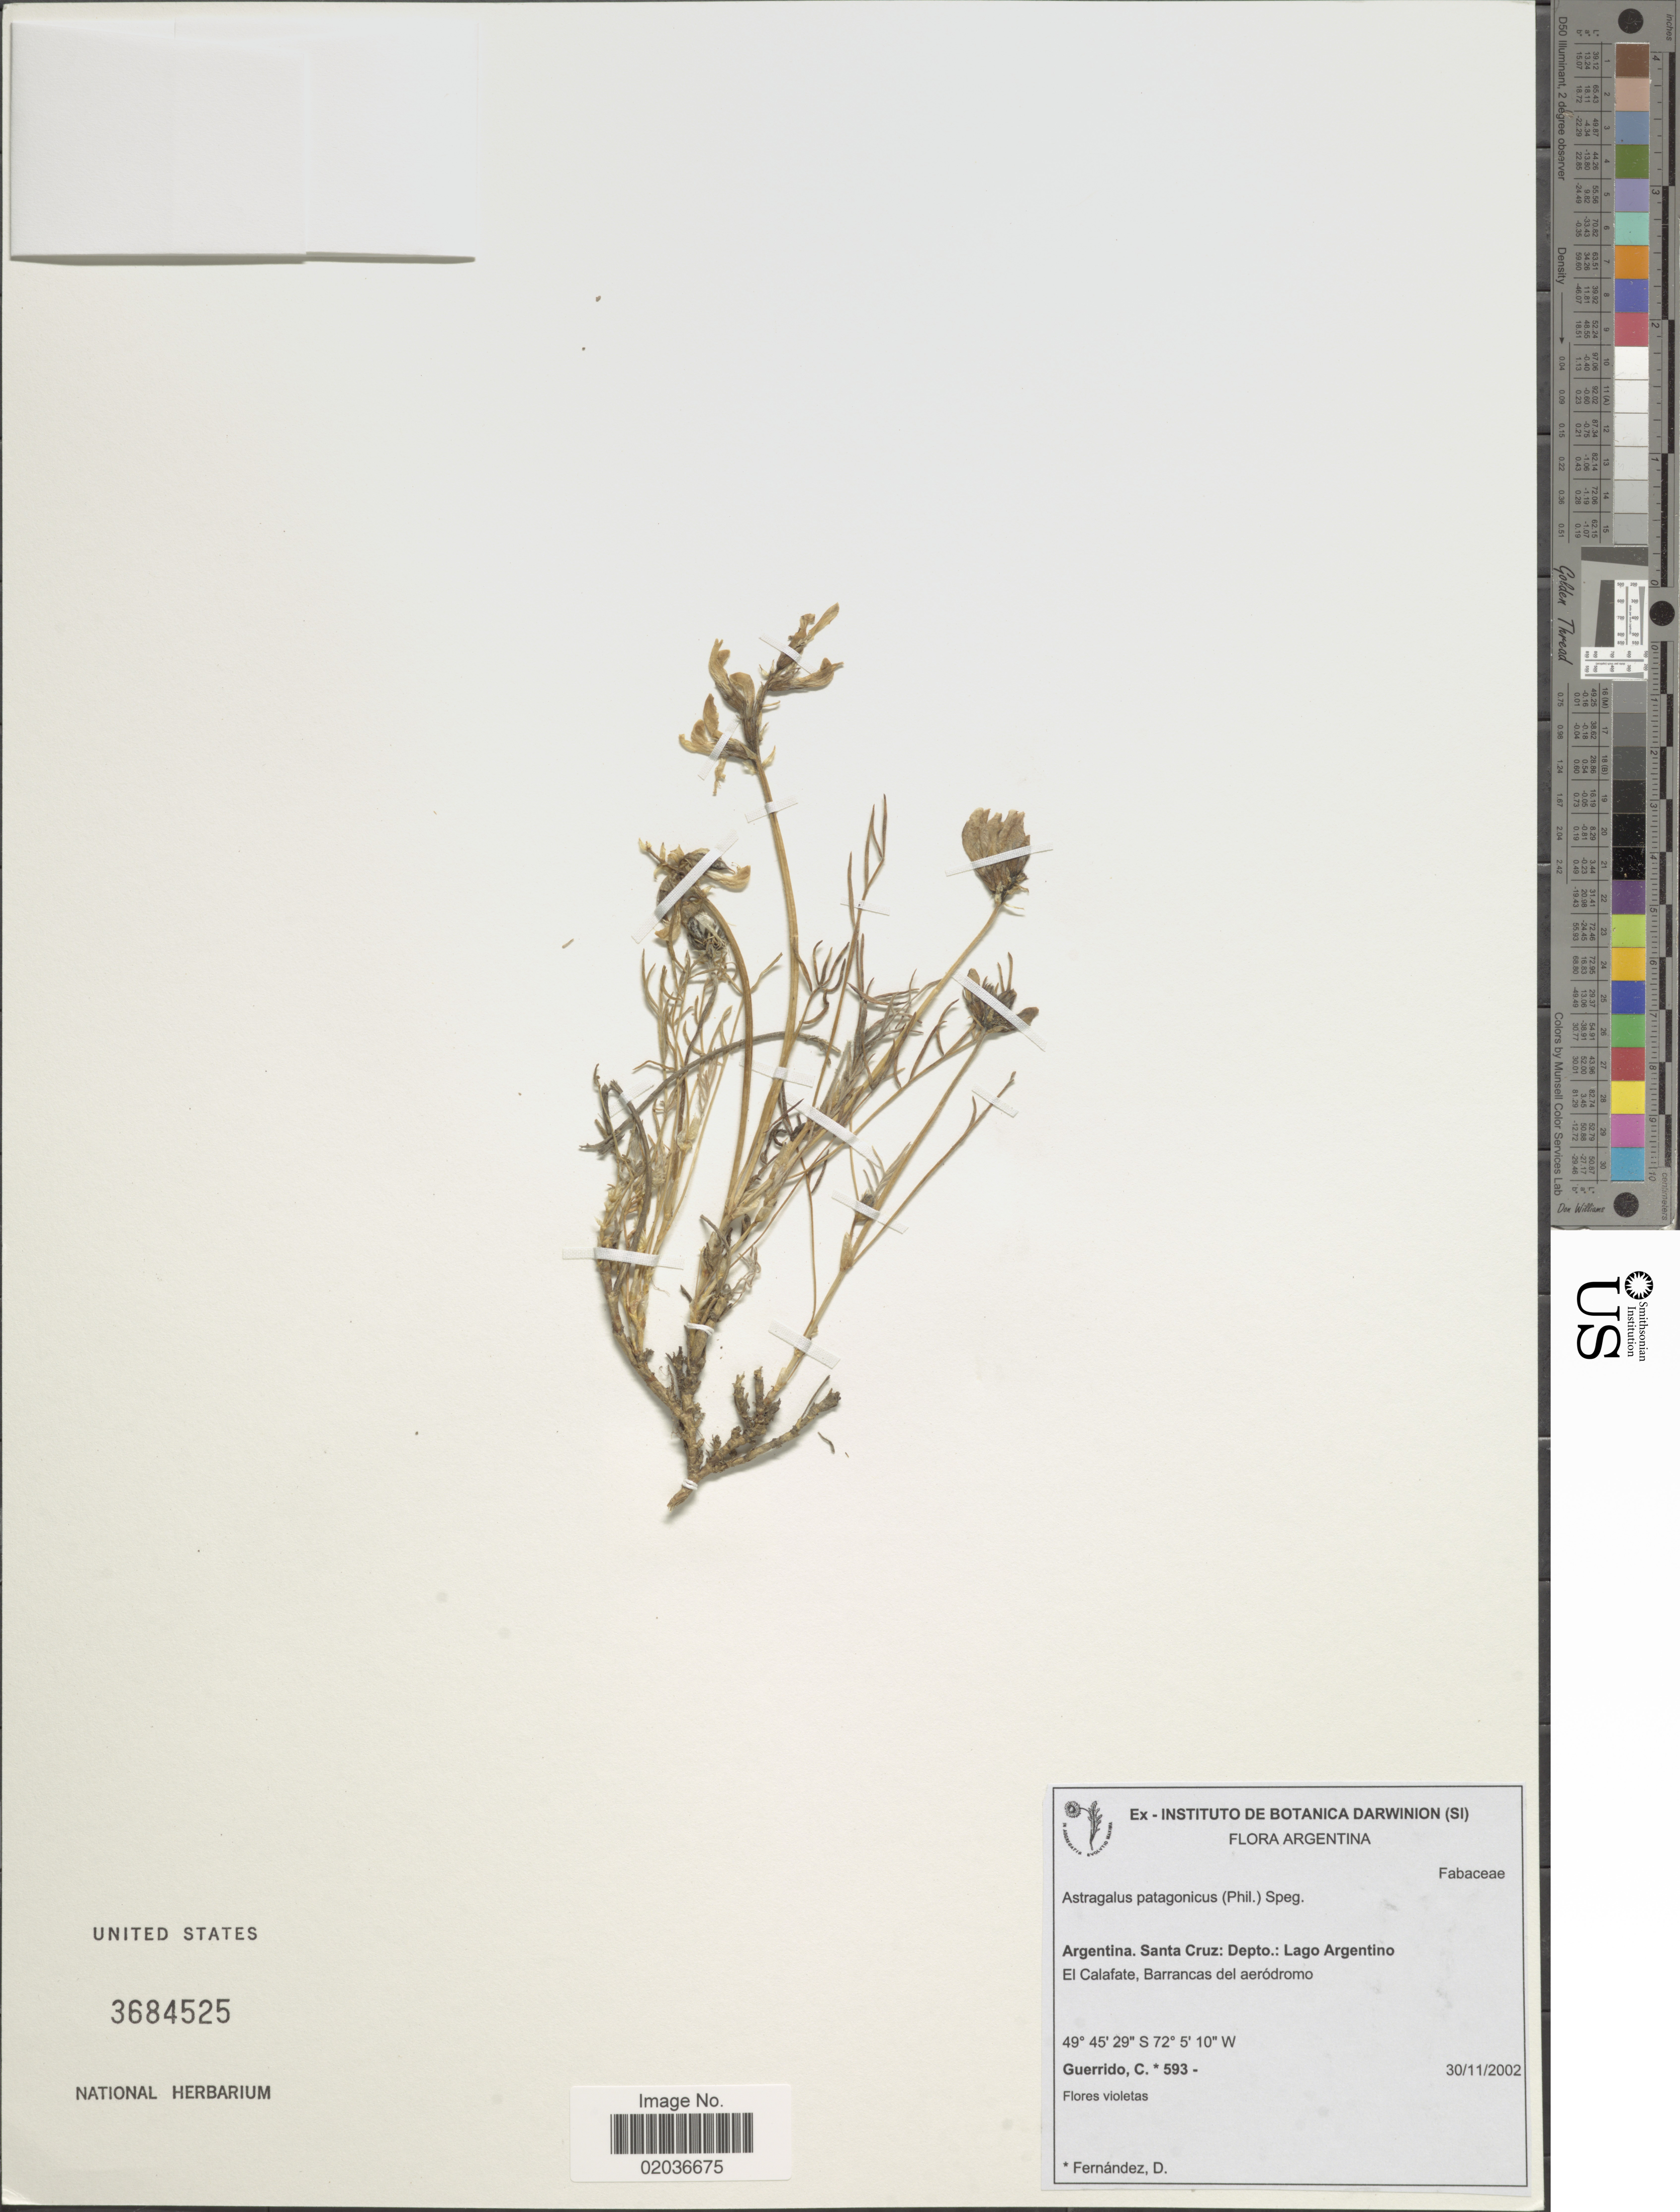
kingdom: Plantae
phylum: Tracheophyta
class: Magnoliopsida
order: Fabales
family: Fabaceae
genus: Astragalus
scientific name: Astragalus patagonicus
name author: (Phil.) Speg.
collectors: C. Guerrido & D. Fernandez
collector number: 593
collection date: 2002-11-30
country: Argentina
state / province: Santa Cruz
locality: Depto.: Lago Argentino. El Calafate, Barrancas del aeródromo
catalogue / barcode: US 3684525